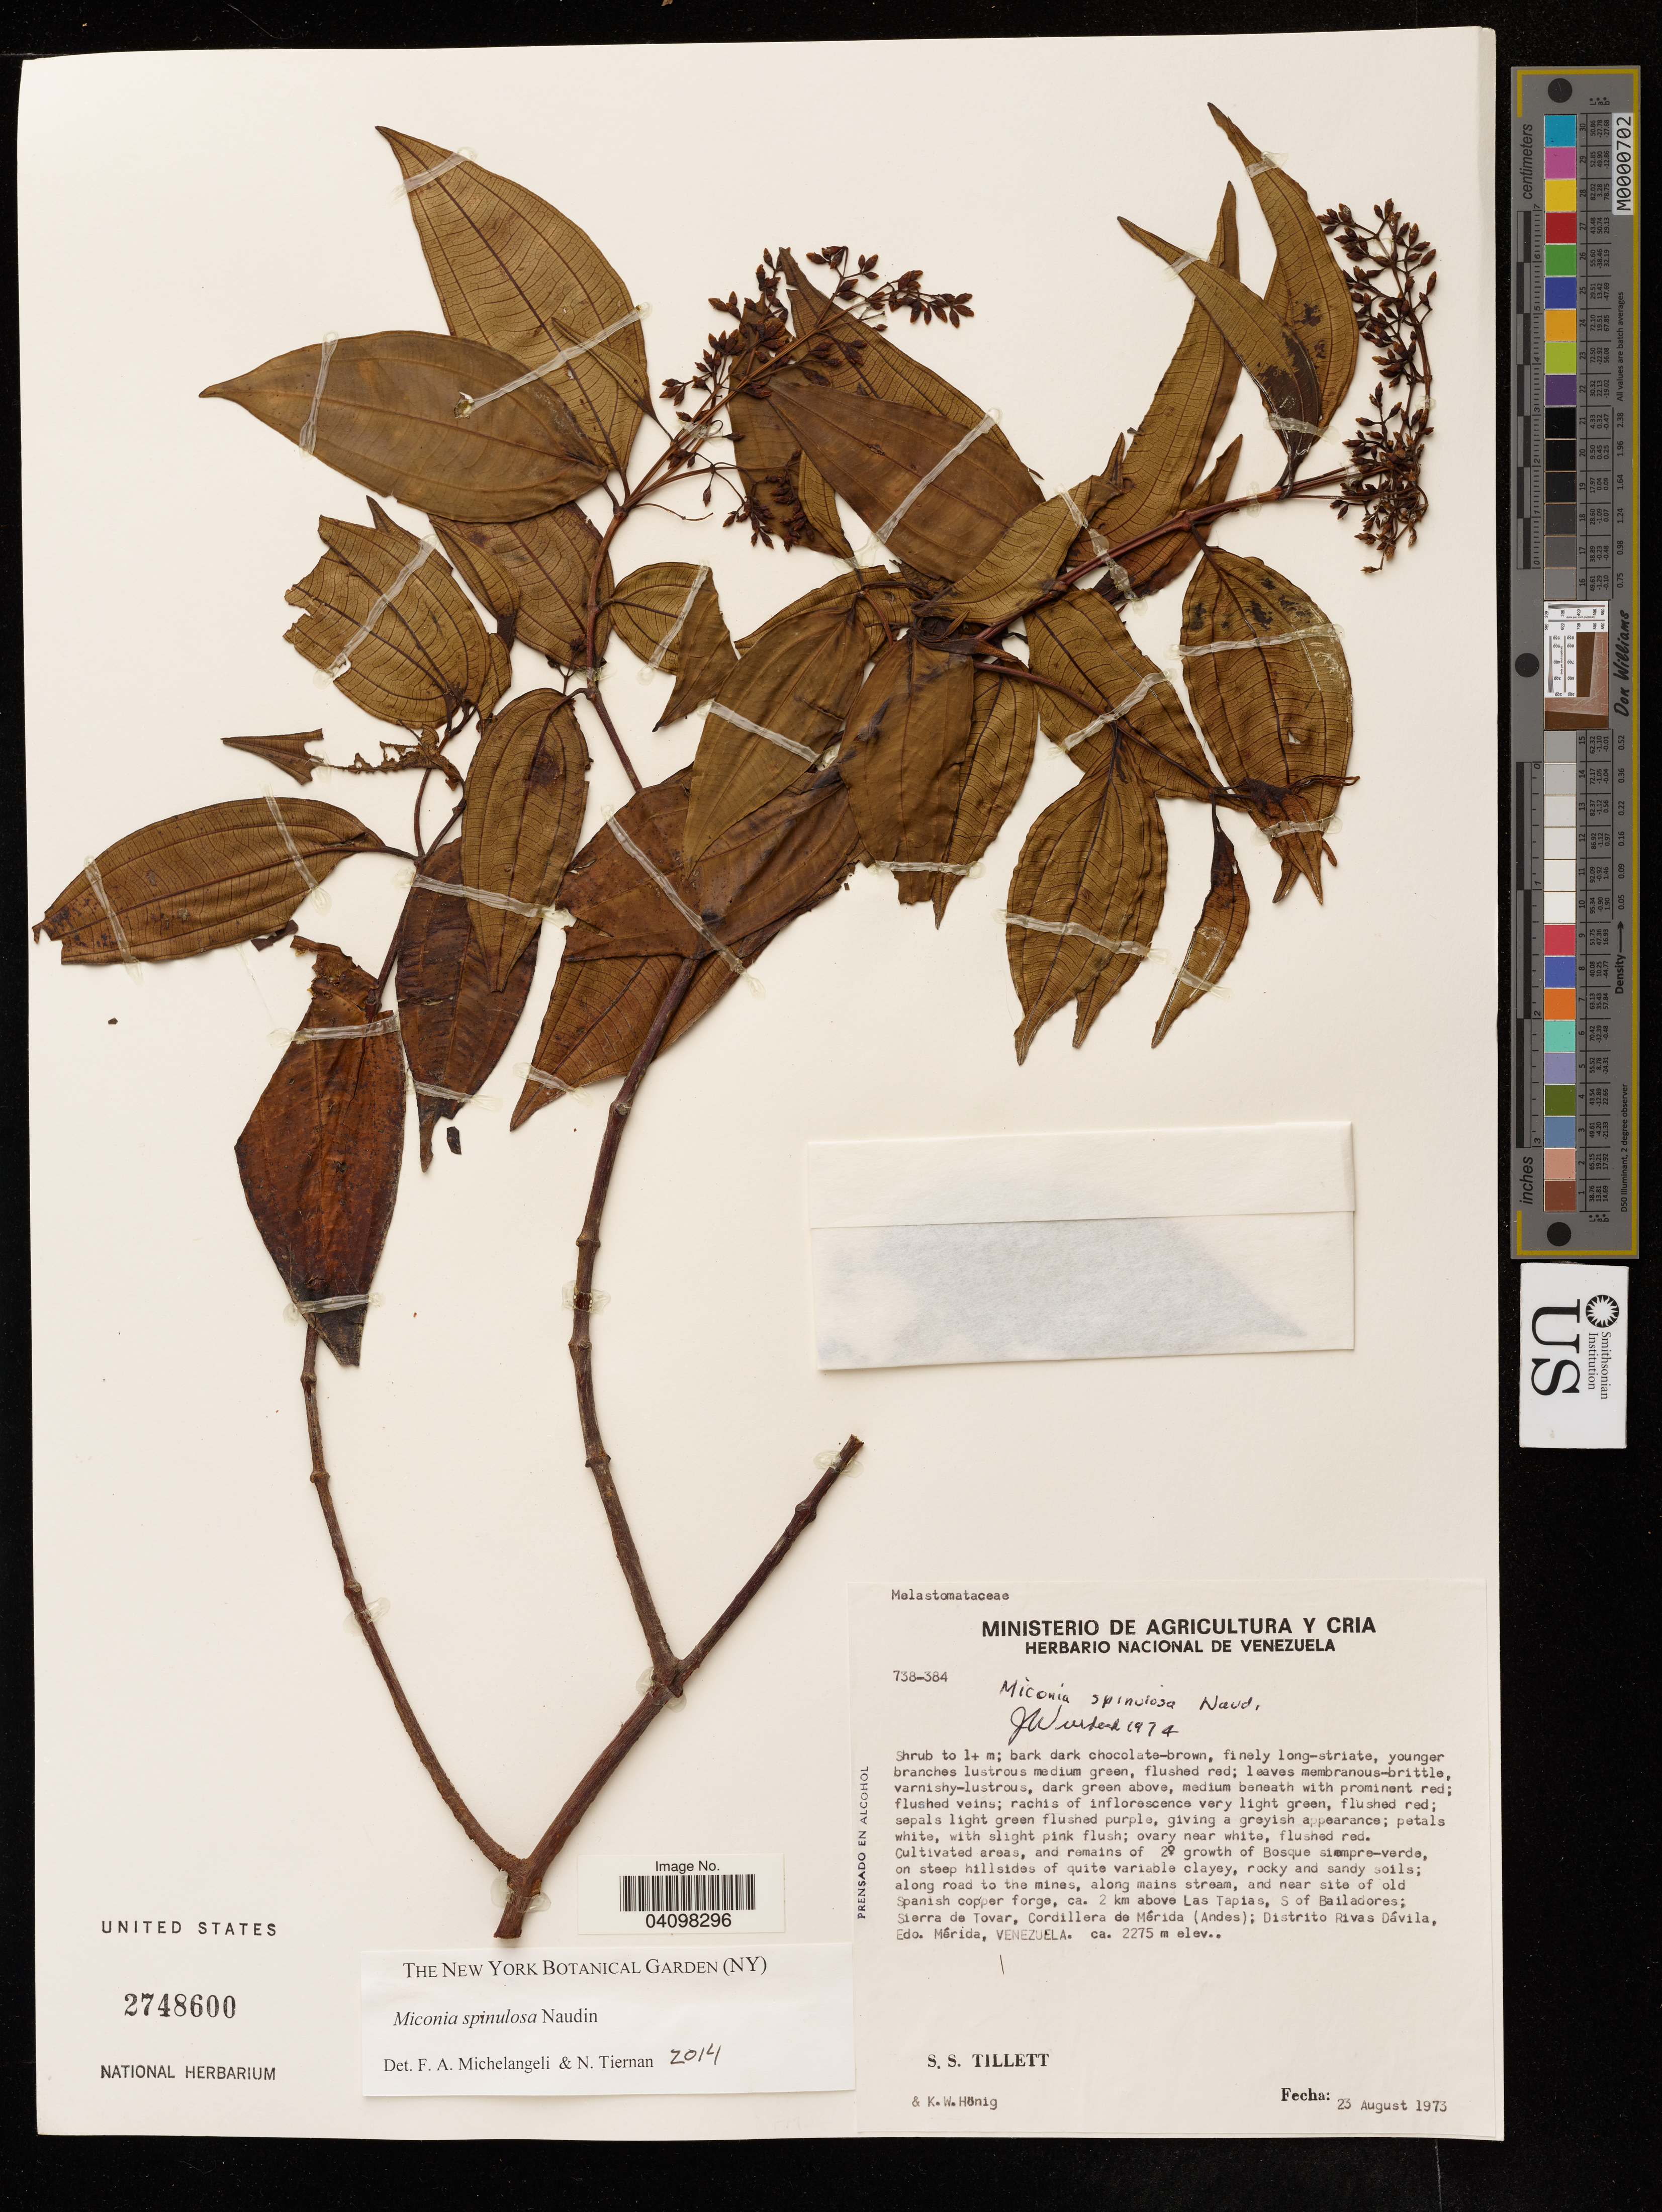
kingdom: Plantae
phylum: Tracheophyta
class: Magnoliopsida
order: Myrtales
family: Melastomataceae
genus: Miconia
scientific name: Miconia spinulosa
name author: Naudin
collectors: S. Tillett & K. Hönig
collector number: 738-384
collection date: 1973-08-23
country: Venezuela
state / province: Merida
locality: Along road to the mines, along main stream, and near site of old Spanish copper forge, ca. 2 km above Las Tapias, S of Bailadores; Sierra de Tovar, Cordillera de Mérida (Andes); Distrito Rivas Dávila, Edo.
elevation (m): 2275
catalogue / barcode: US 2748600